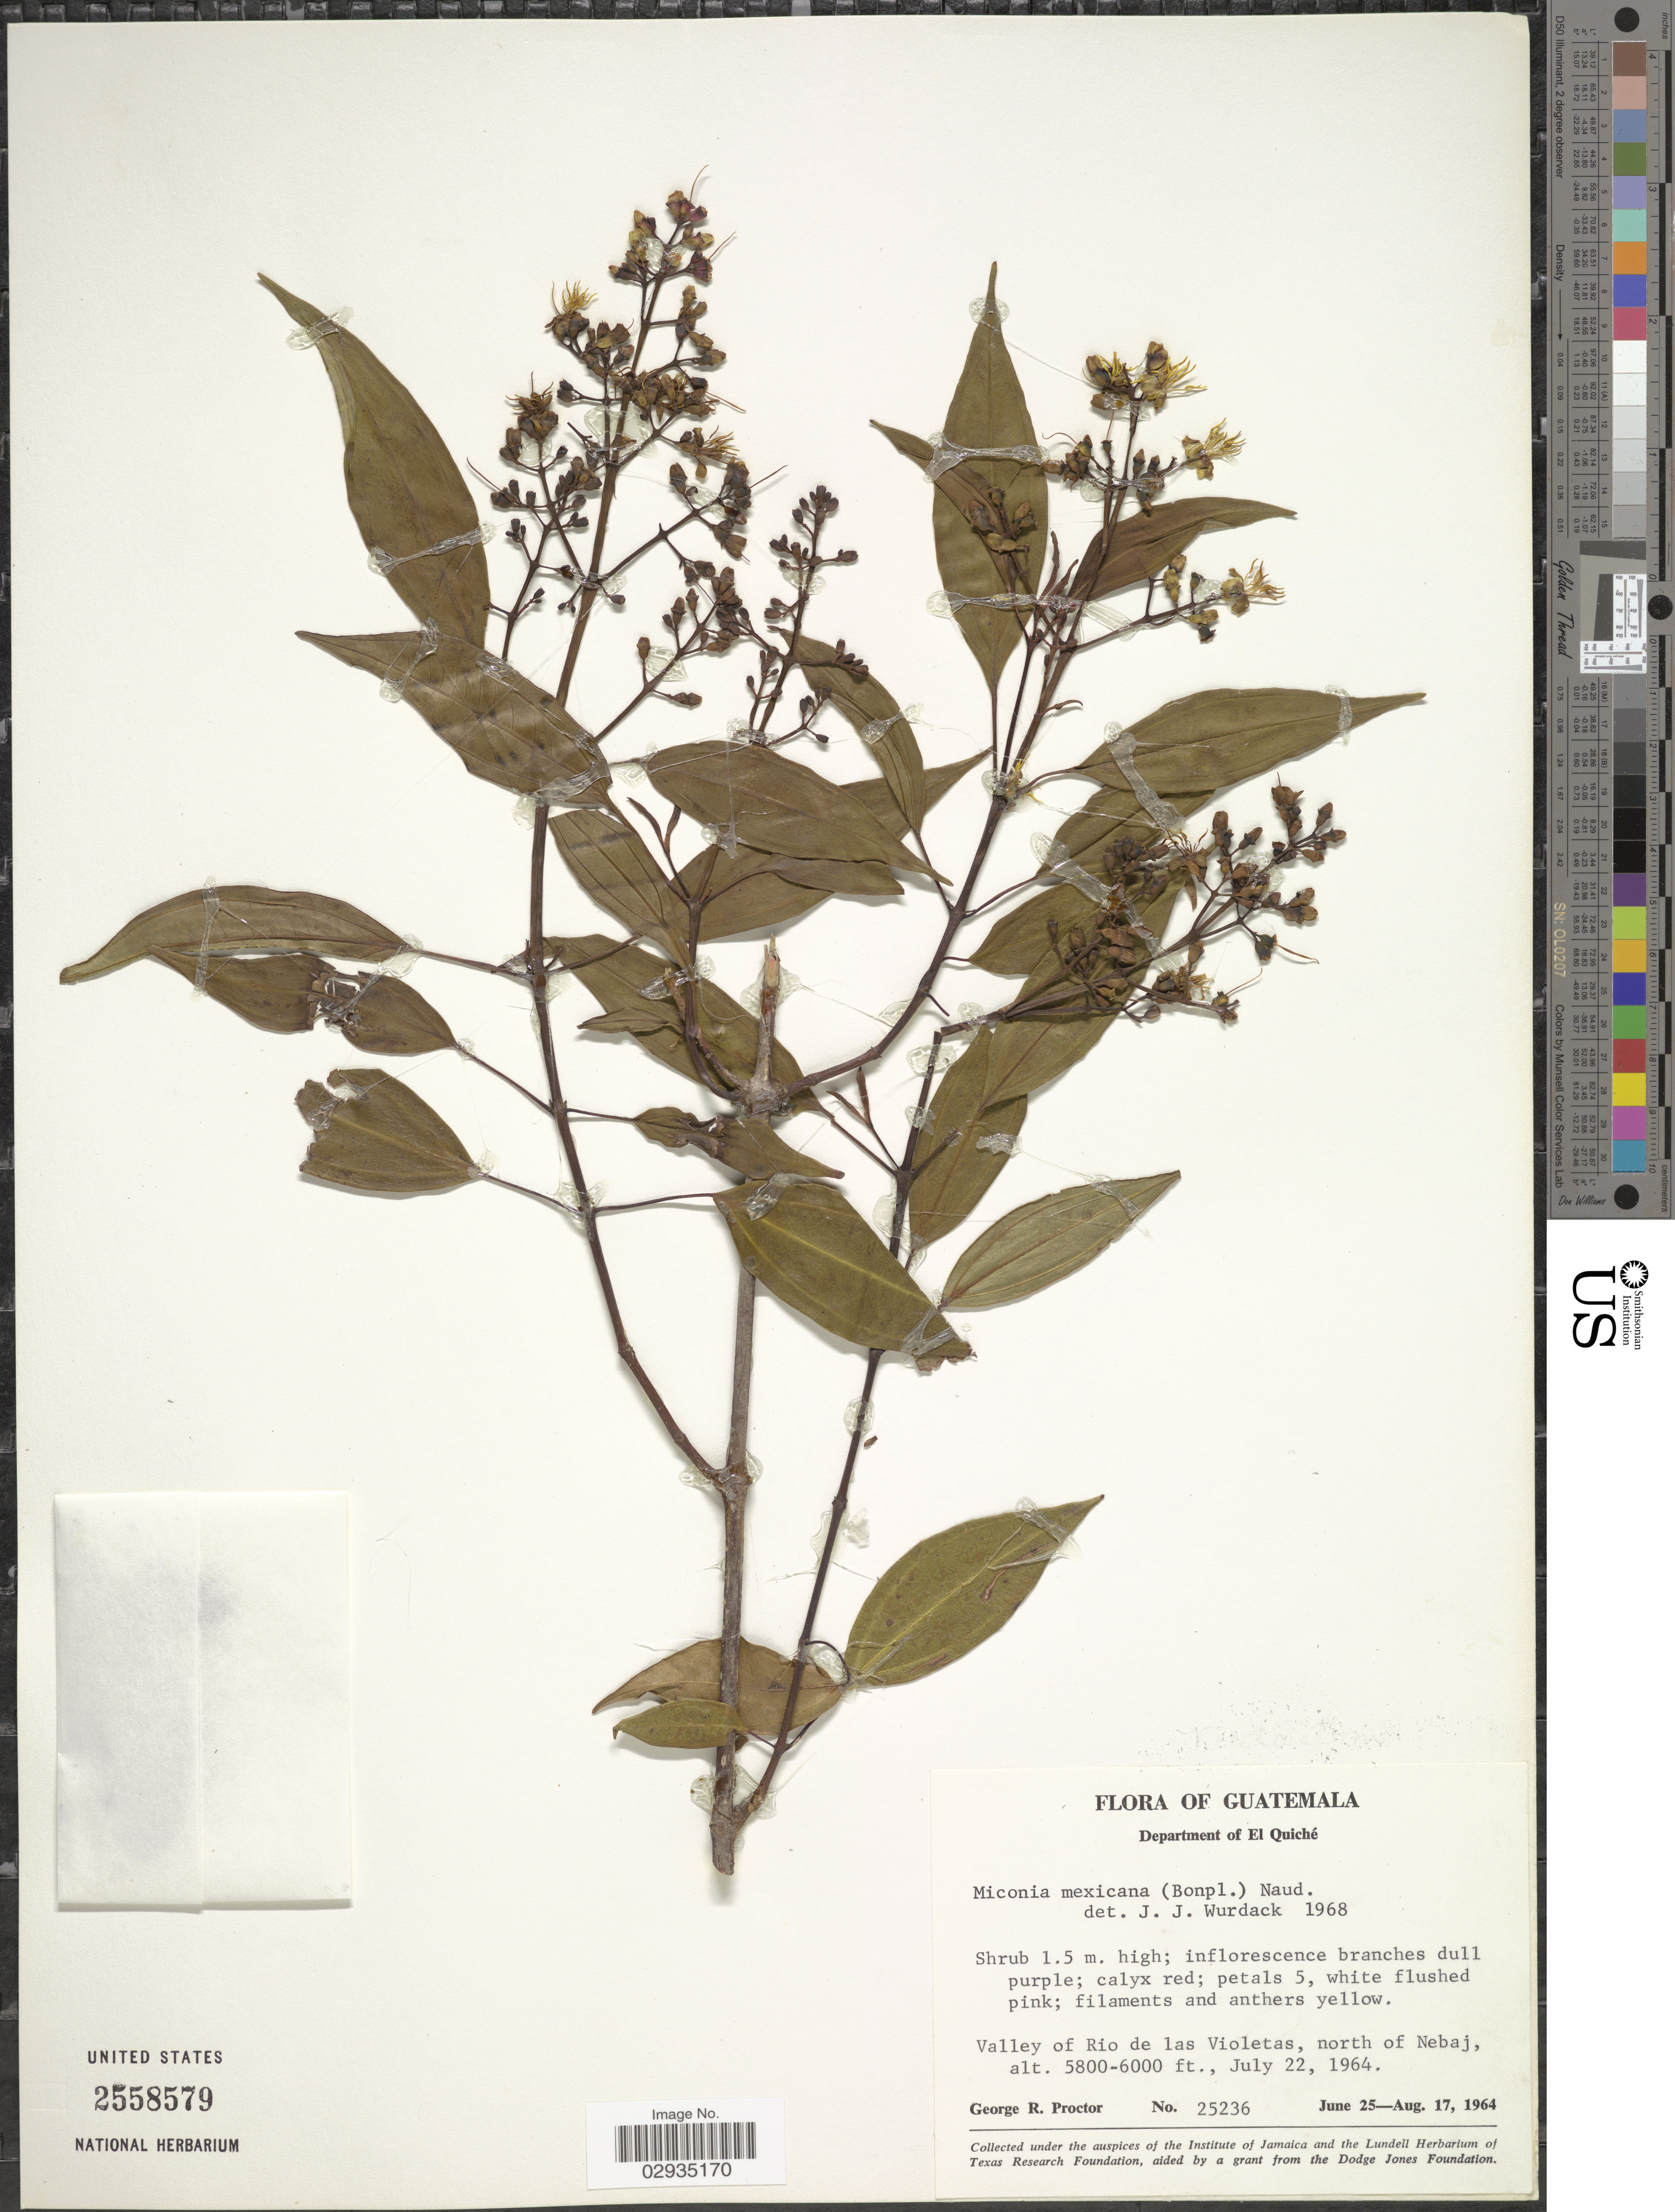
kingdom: Plantae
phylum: Tracheophyta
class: Magnoliopsida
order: Myrtales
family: Melastomataceae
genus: Miconia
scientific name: Miconia mexicana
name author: (Bonpl.) Naudin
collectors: G. Proctor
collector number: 25236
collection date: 1964-06-25/1964-08-17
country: Guatemala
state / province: El Quiché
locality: Department of El Quiché, Valley of Rio de las Violetas, north of Nebaj.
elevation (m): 1768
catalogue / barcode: US 2558579